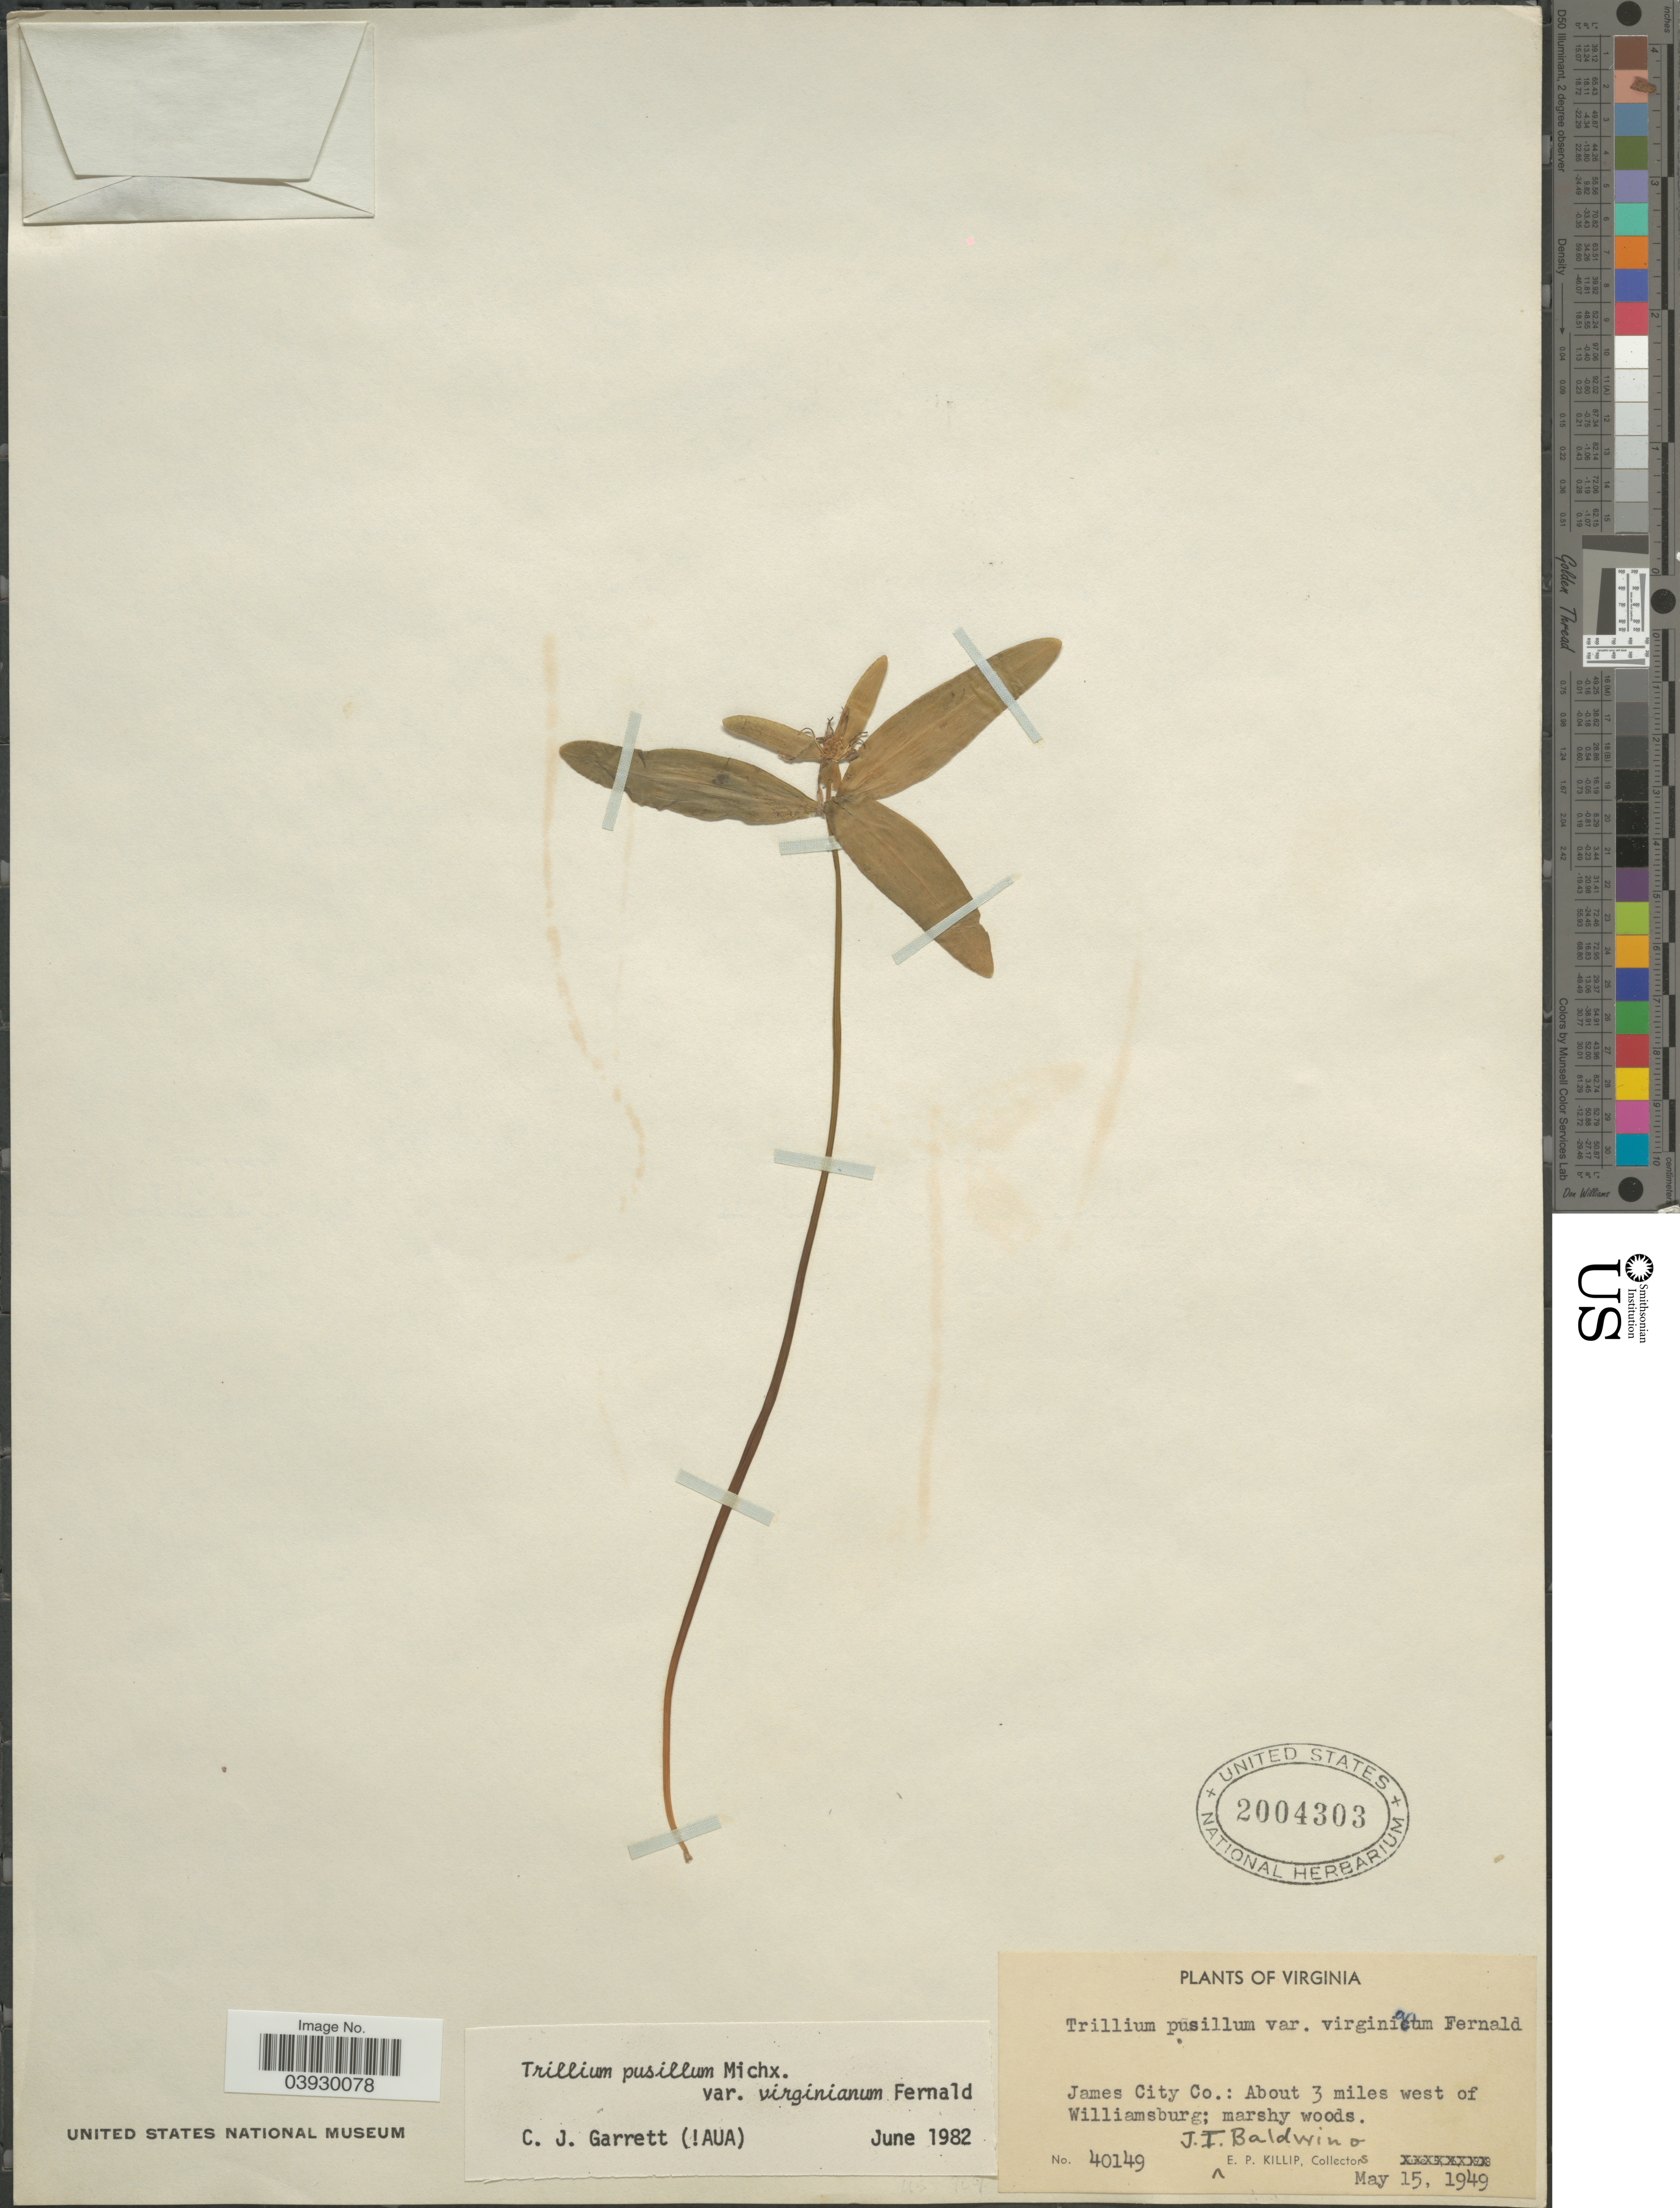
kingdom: Plantae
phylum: Tracheophyta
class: Liliopsida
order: Liliales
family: Melanthiaceae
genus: Trillium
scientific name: Trillium pusillum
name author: Michx.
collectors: J. T. Baldwin & E. P. Killip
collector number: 40149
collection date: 1949-05-15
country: United States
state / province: Virginia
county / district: James City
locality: James City Co.: About 3 miles west of Williamsburg.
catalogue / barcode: US 2004303